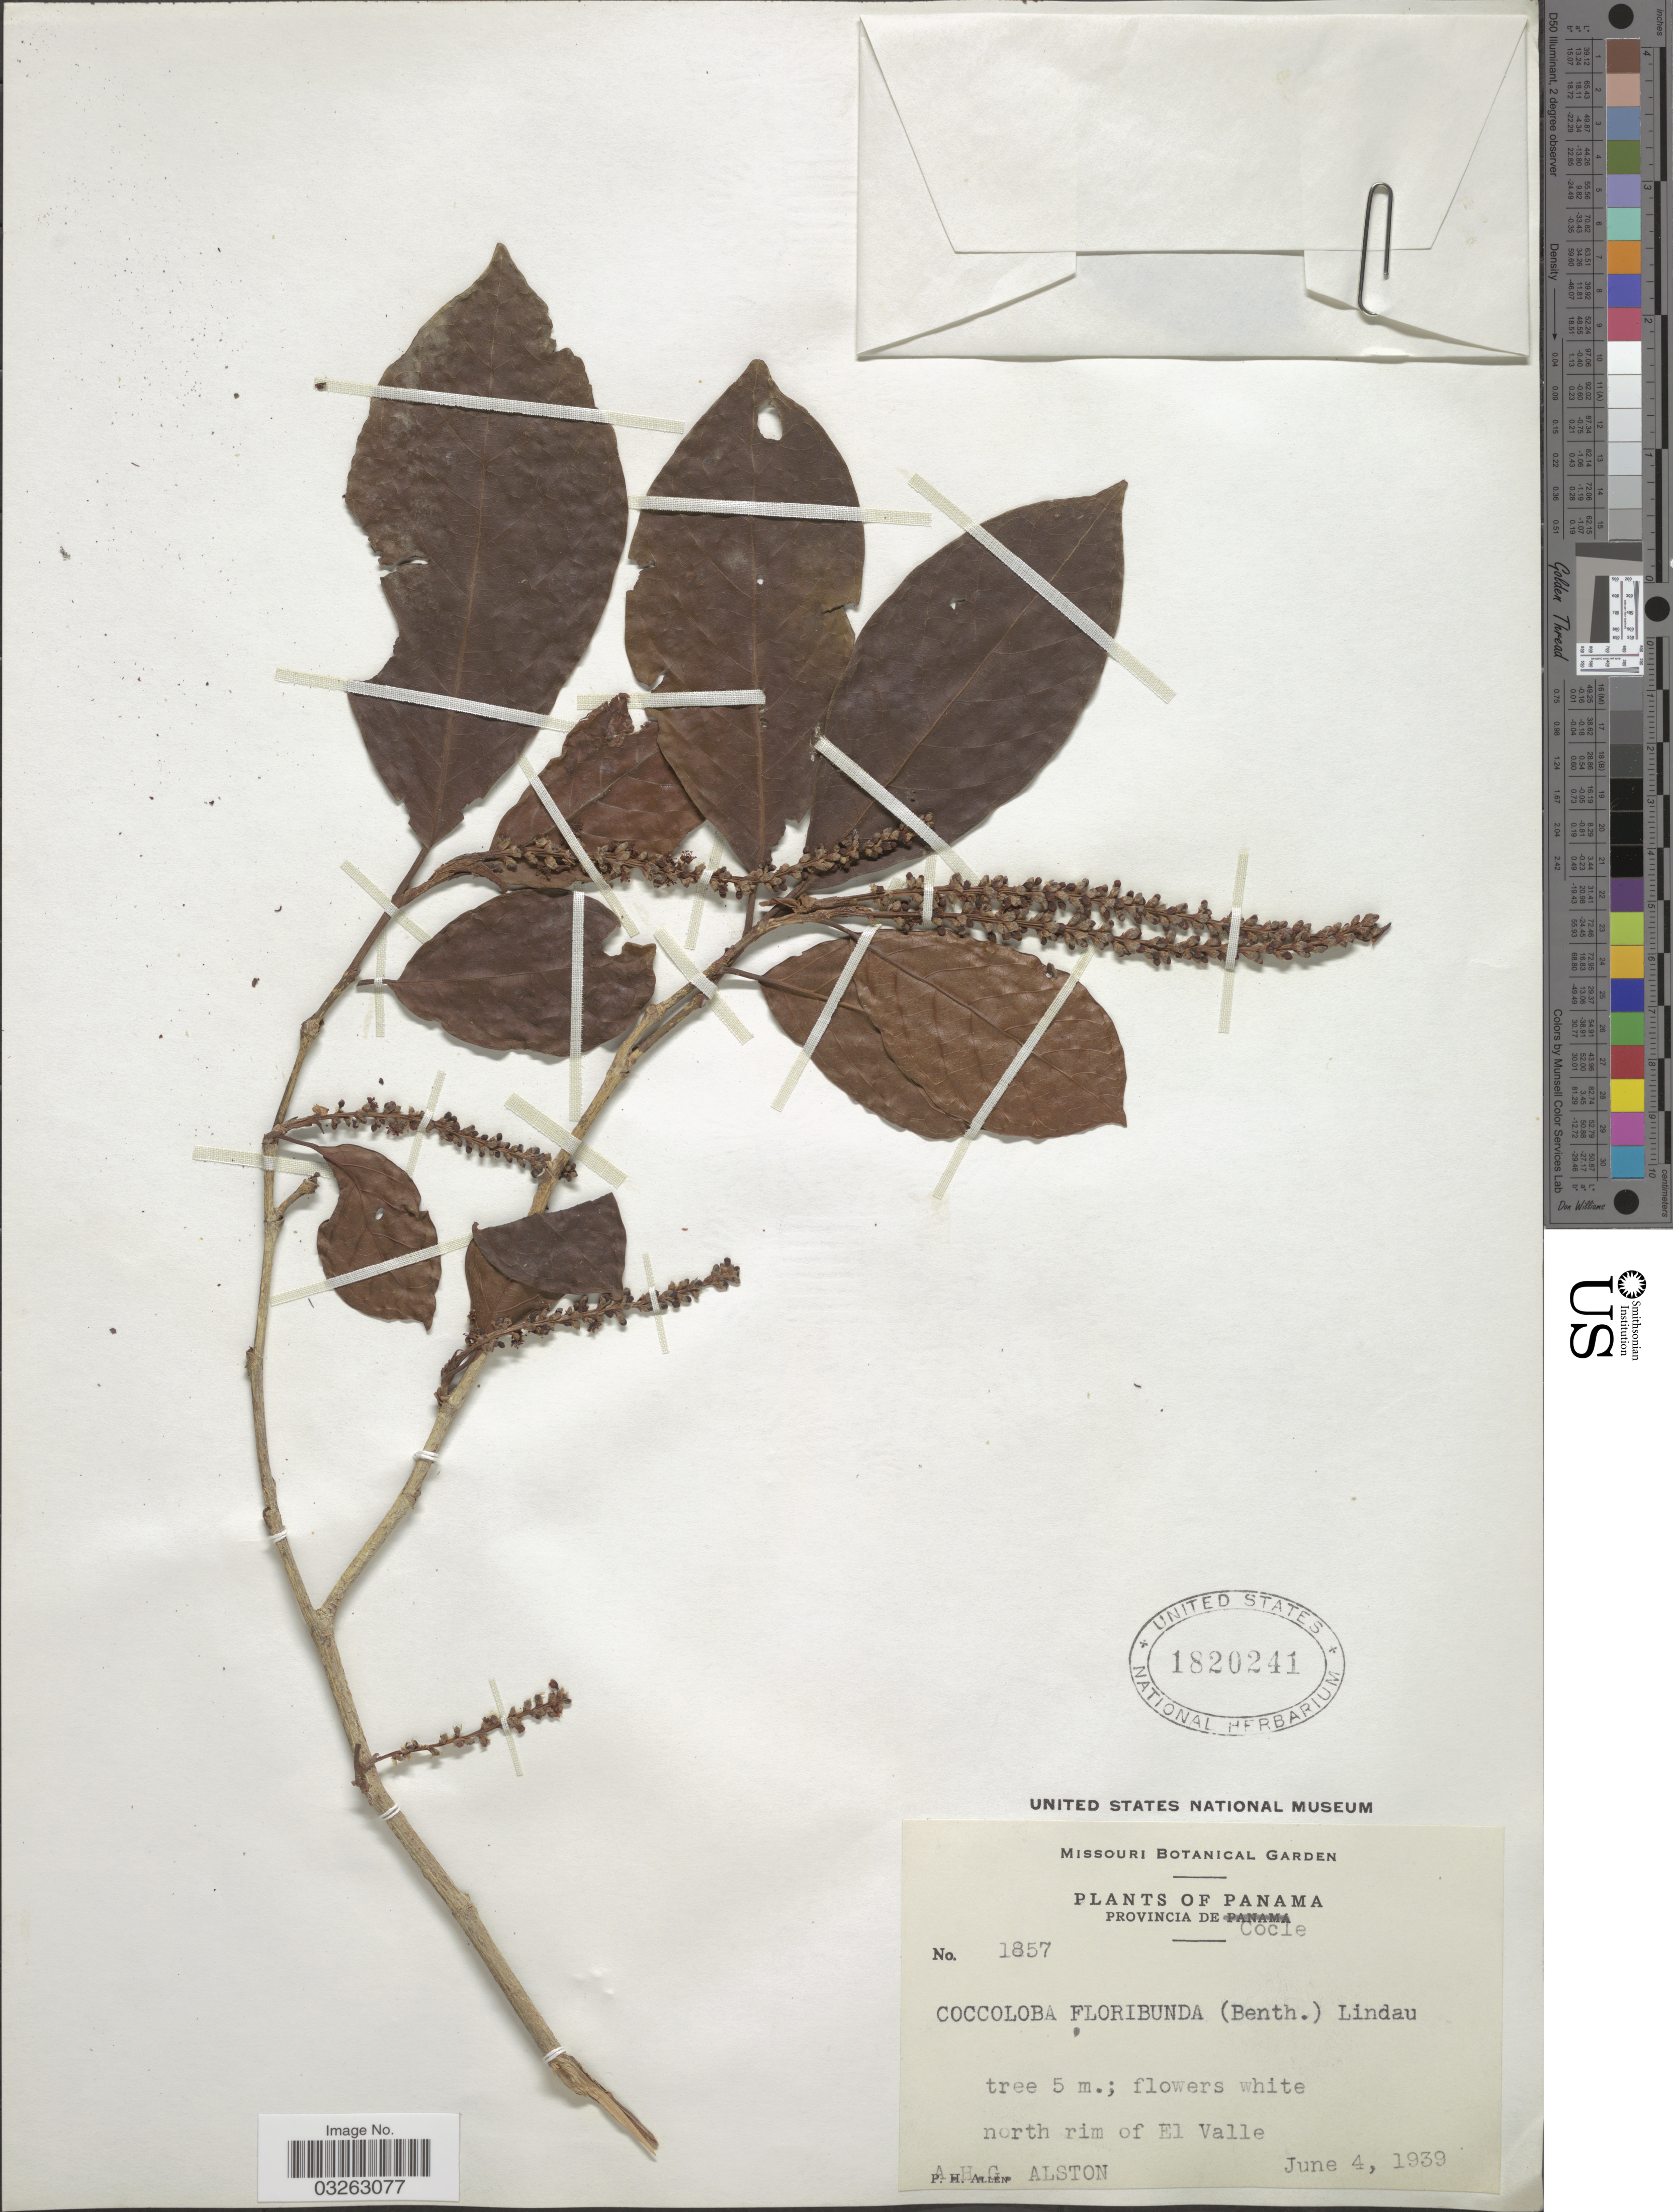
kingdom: Plantae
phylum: Tracheophyta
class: Magnoliopsida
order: Caryophyllales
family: Polygonaceae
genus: Coccoloba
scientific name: Coccoloba venosa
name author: L.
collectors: A. H. Alston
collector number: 1857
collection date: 1939-06-04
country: Panama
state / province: Coclé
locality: North rim of El Valle.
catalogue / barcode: US 1820241